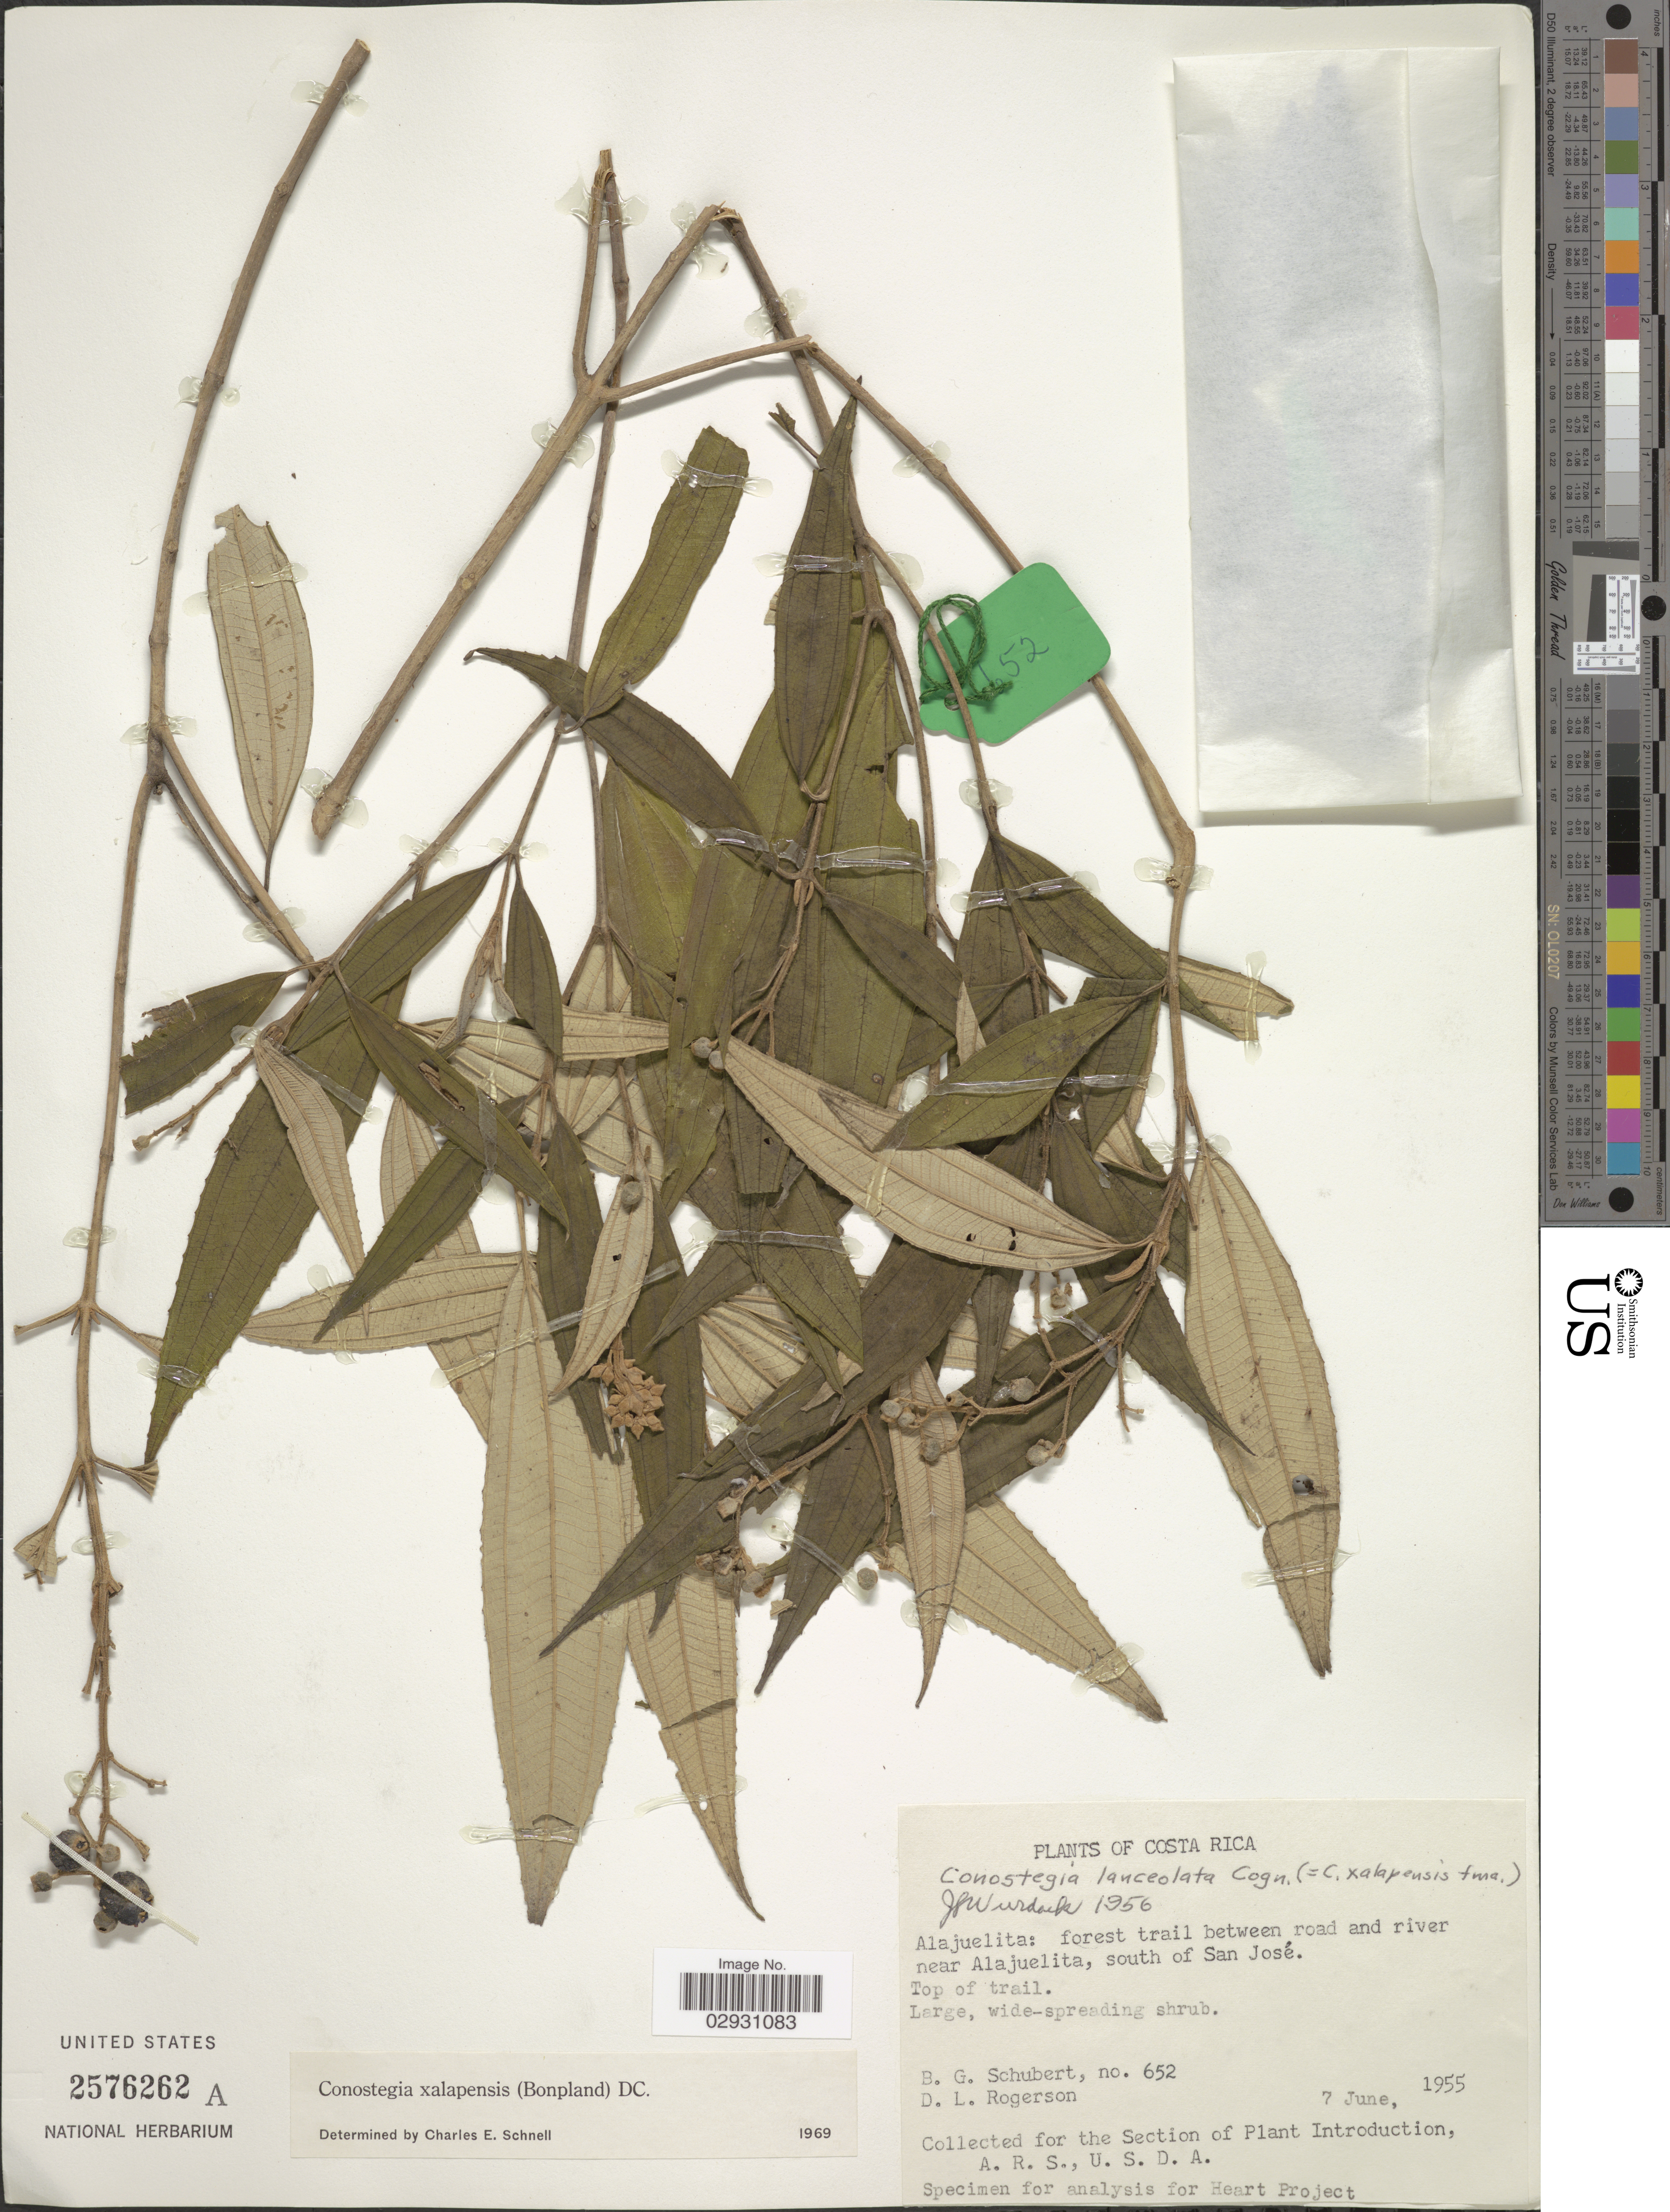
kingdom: Plantae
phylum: Tracheophyta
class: Magnoliopsida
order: Myrtales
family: Melastomataceae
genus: Conostegia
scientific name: Conostegia quadrangularis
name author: Schltdl. ex Steud.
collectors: B. Schubert & D. Rogerson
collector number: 652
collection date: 1955-06-07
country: Costa Rica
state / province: San José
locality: Alajuelita: forest trail between road and river near Alajuelita, south of San José. Top of trail.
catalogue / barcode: US 2576262A